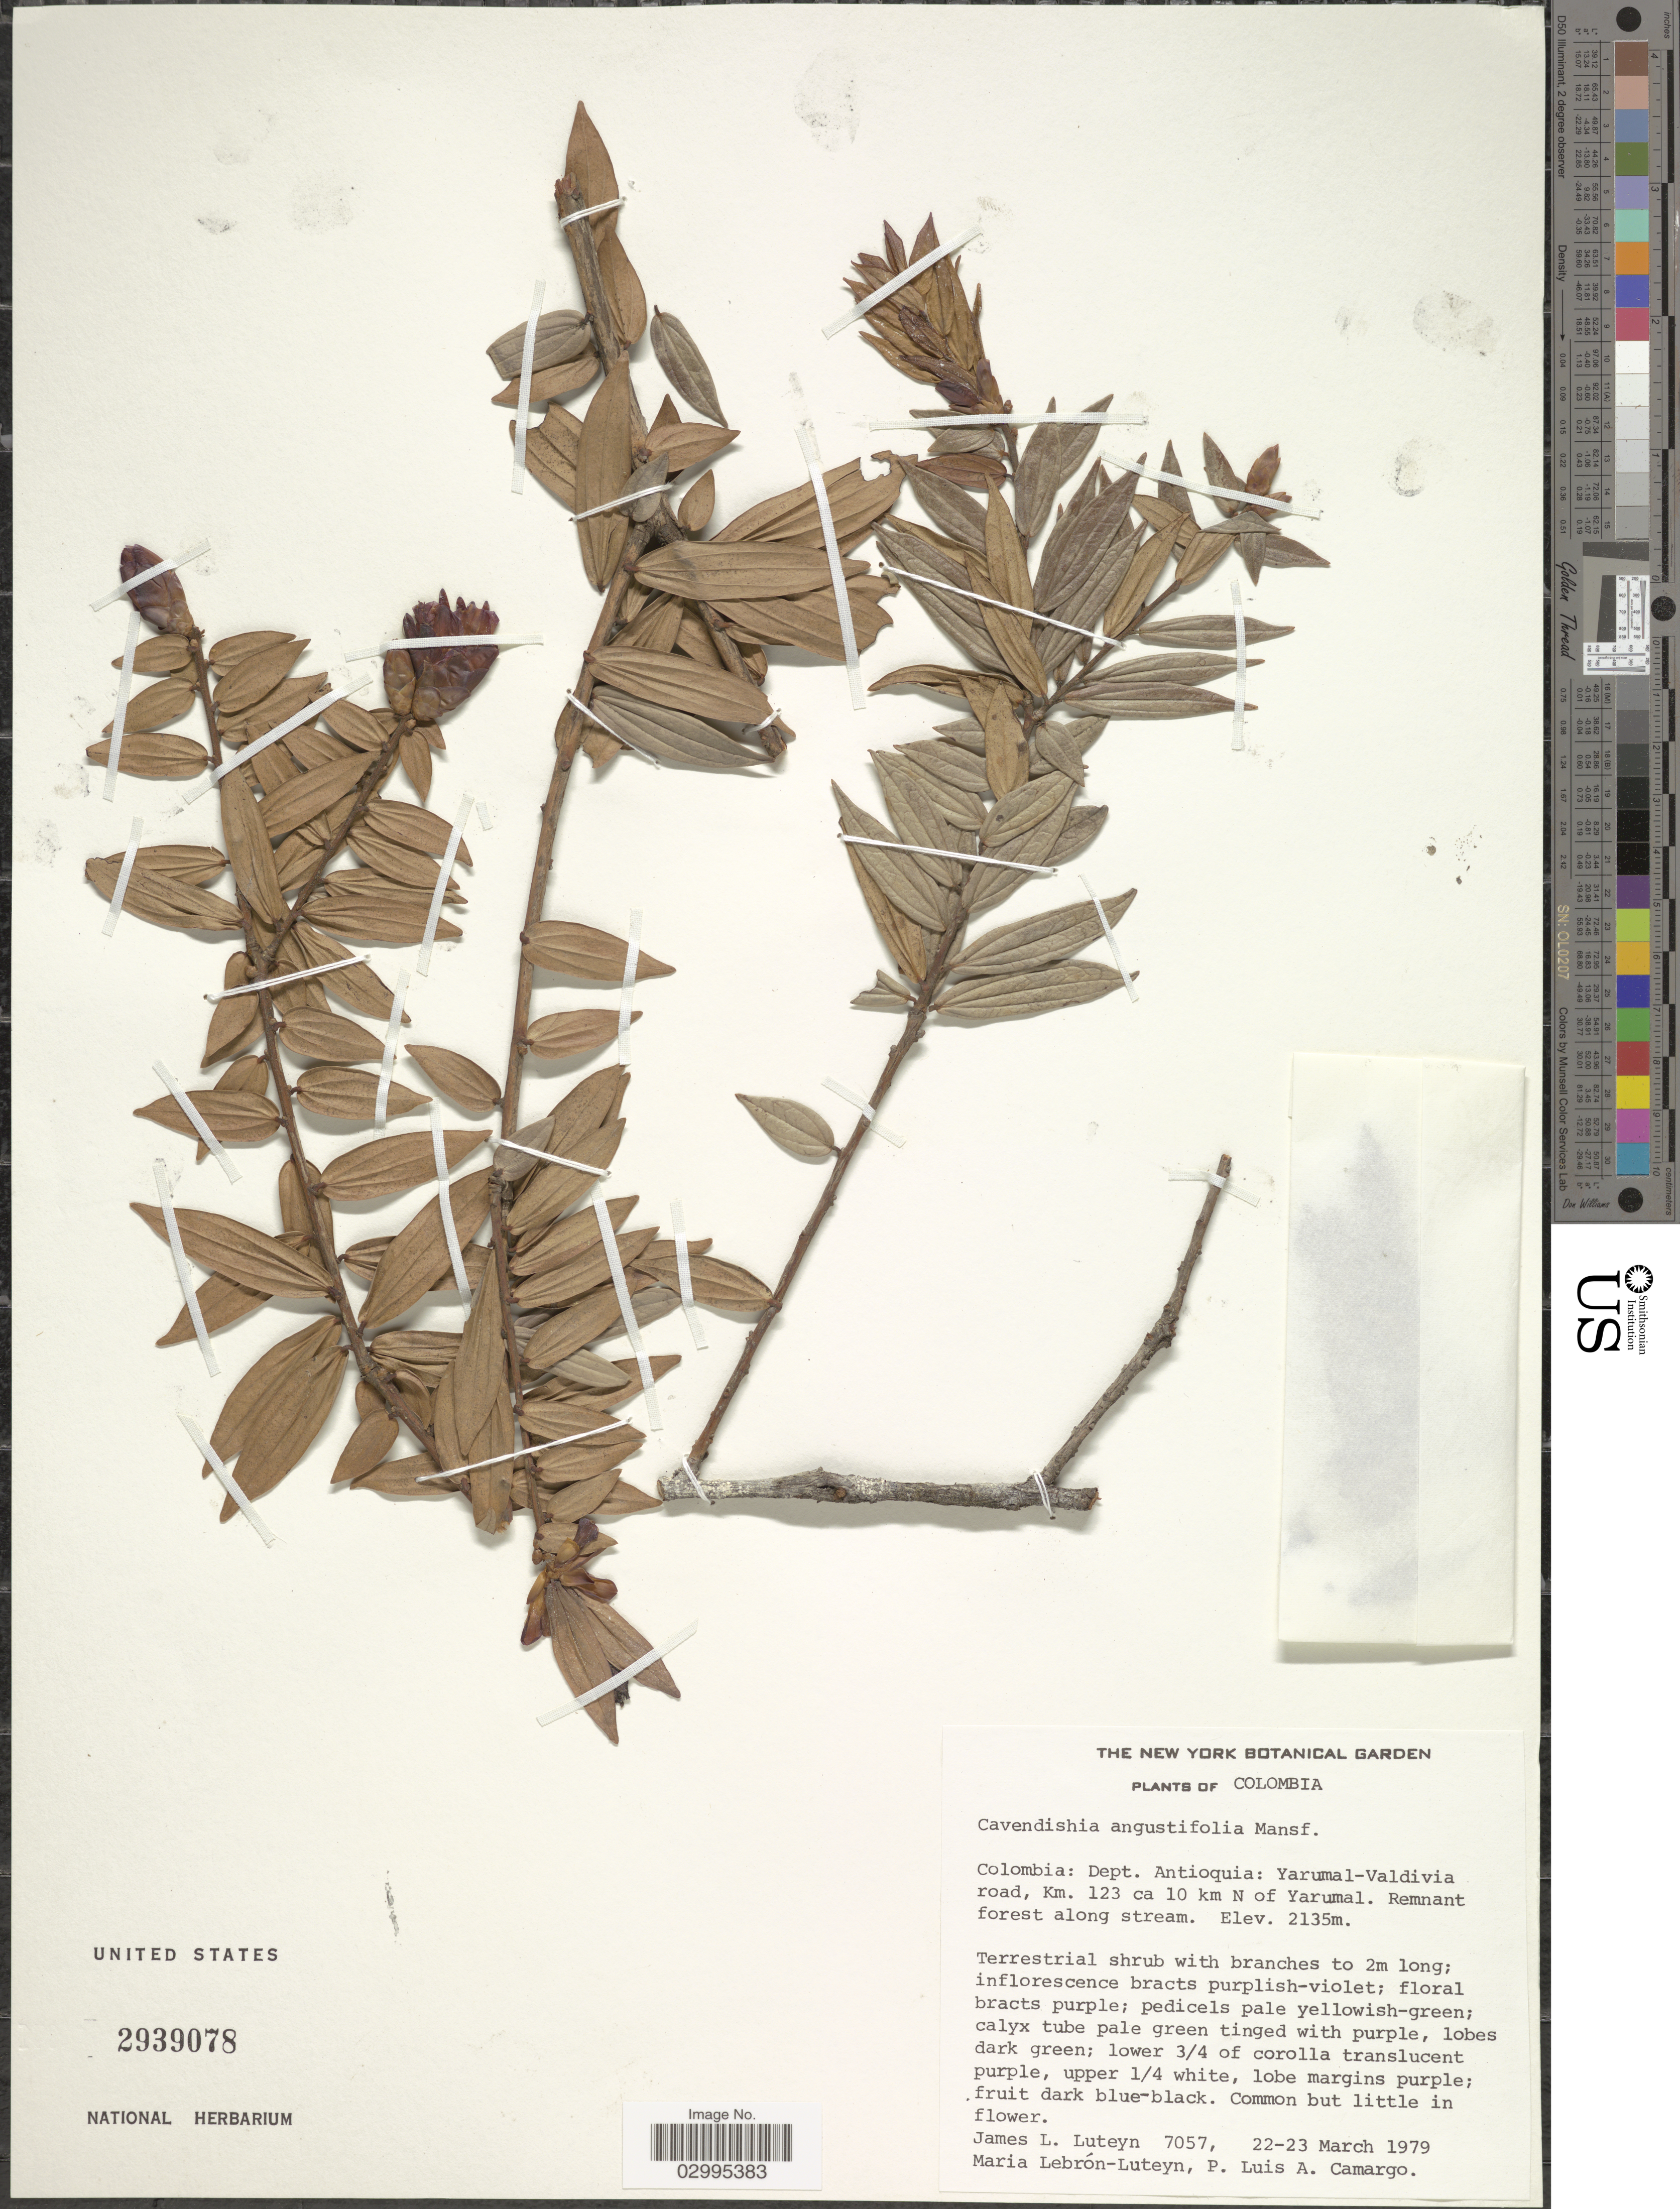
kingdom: Plantae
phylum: Tracheophyta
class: Magnoliopsida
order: Ericales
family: Ericaceae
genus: Cavendishia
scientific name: Cavendishia angustifolia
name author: Mansf.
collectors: J. L. Luteyn, M. L. Lebrón-Luteyn & P. Camargo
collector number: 7057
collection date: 1979-03-22/1979-03-23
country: Colombia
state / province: Antioquia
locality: Dept. Antioquia: Yarumal-Valdivia road, Km. 123 ca 10 km N of Yarumal.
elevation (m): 2135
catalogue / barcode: US 2939078